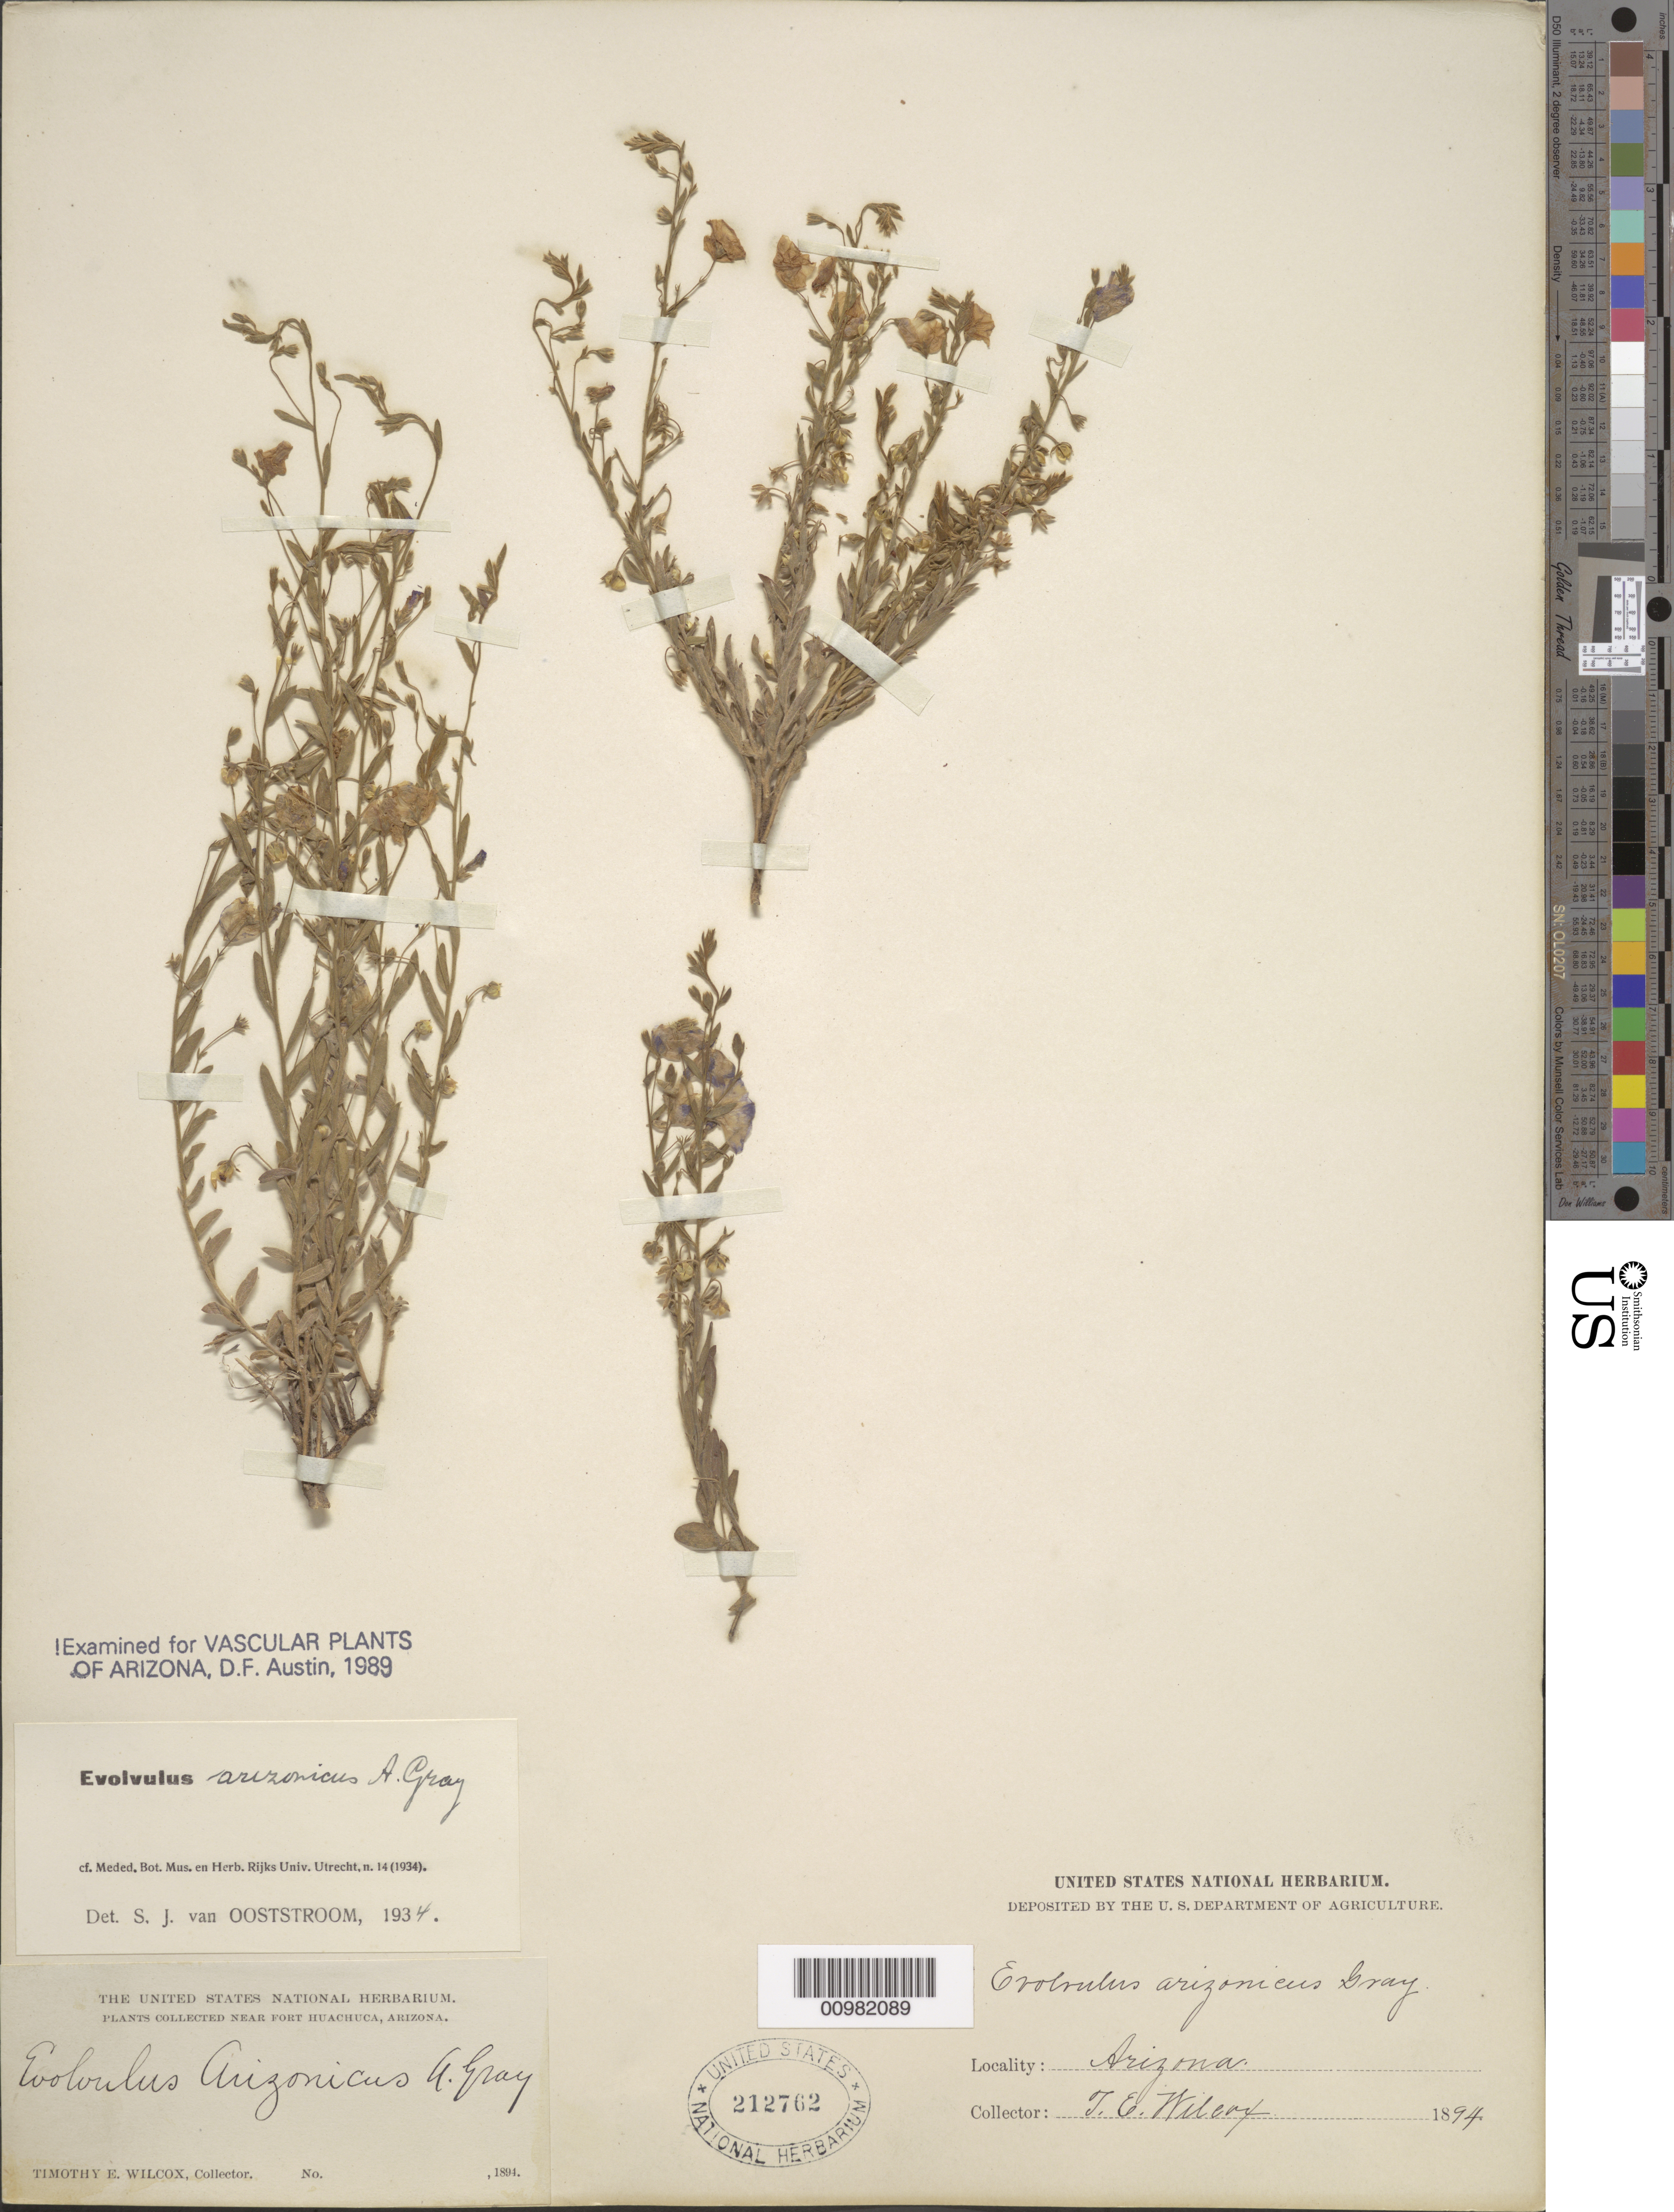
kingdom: Plantae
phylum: Tracheophyta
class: Magnoliopsida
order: Solanales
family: Convolvulaceae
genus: Evolvulus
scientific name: Evolvulus arizonicus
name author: A. Gray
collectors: T. E. Wilcox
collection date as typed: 1894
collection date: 1894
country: United States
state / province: Arizona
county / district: Cochise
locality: near Ft. Huachuca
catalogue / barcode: US 212762